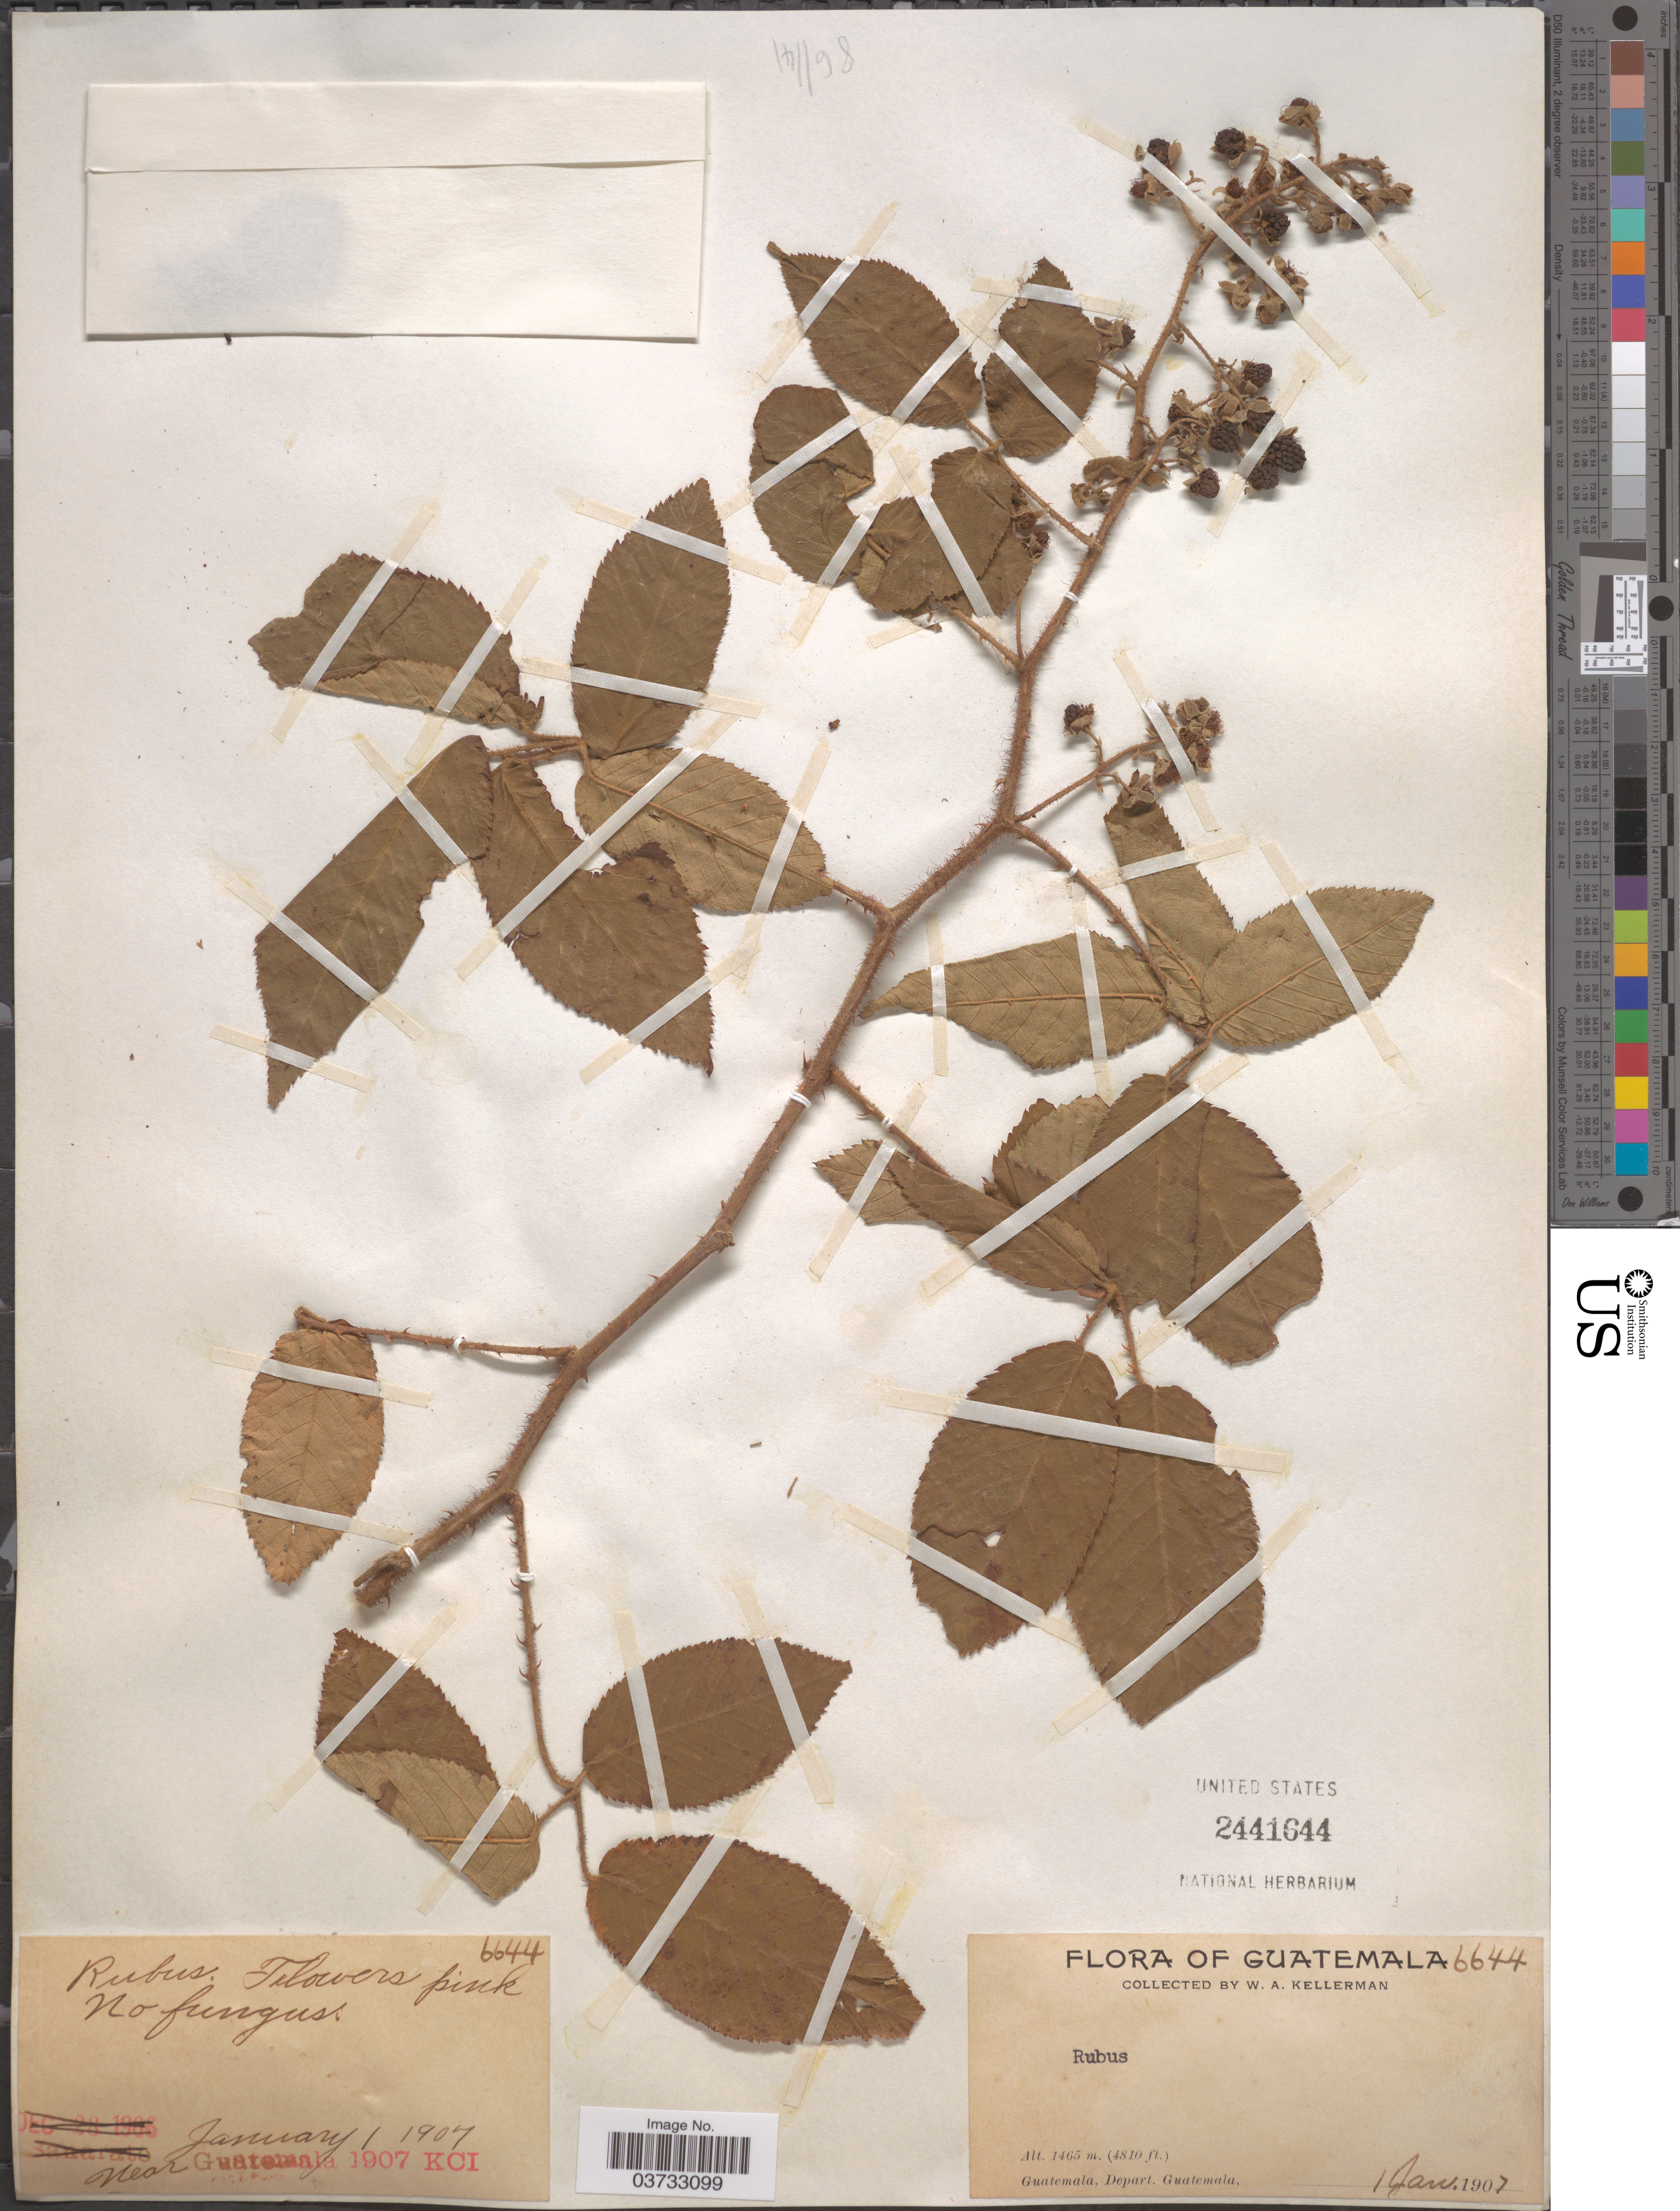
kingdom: Plantae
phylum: Tracheophyta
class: Magnoliopsida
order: Rosales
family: Rosaceae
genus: Rubus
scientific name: Rubus sp.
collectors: W. Kellerman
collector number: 6644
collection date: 1907-01-01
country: Guatemala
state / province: Guatemala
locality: Near Guatemala. Depart. Guatemala.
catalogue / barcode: US 2441644